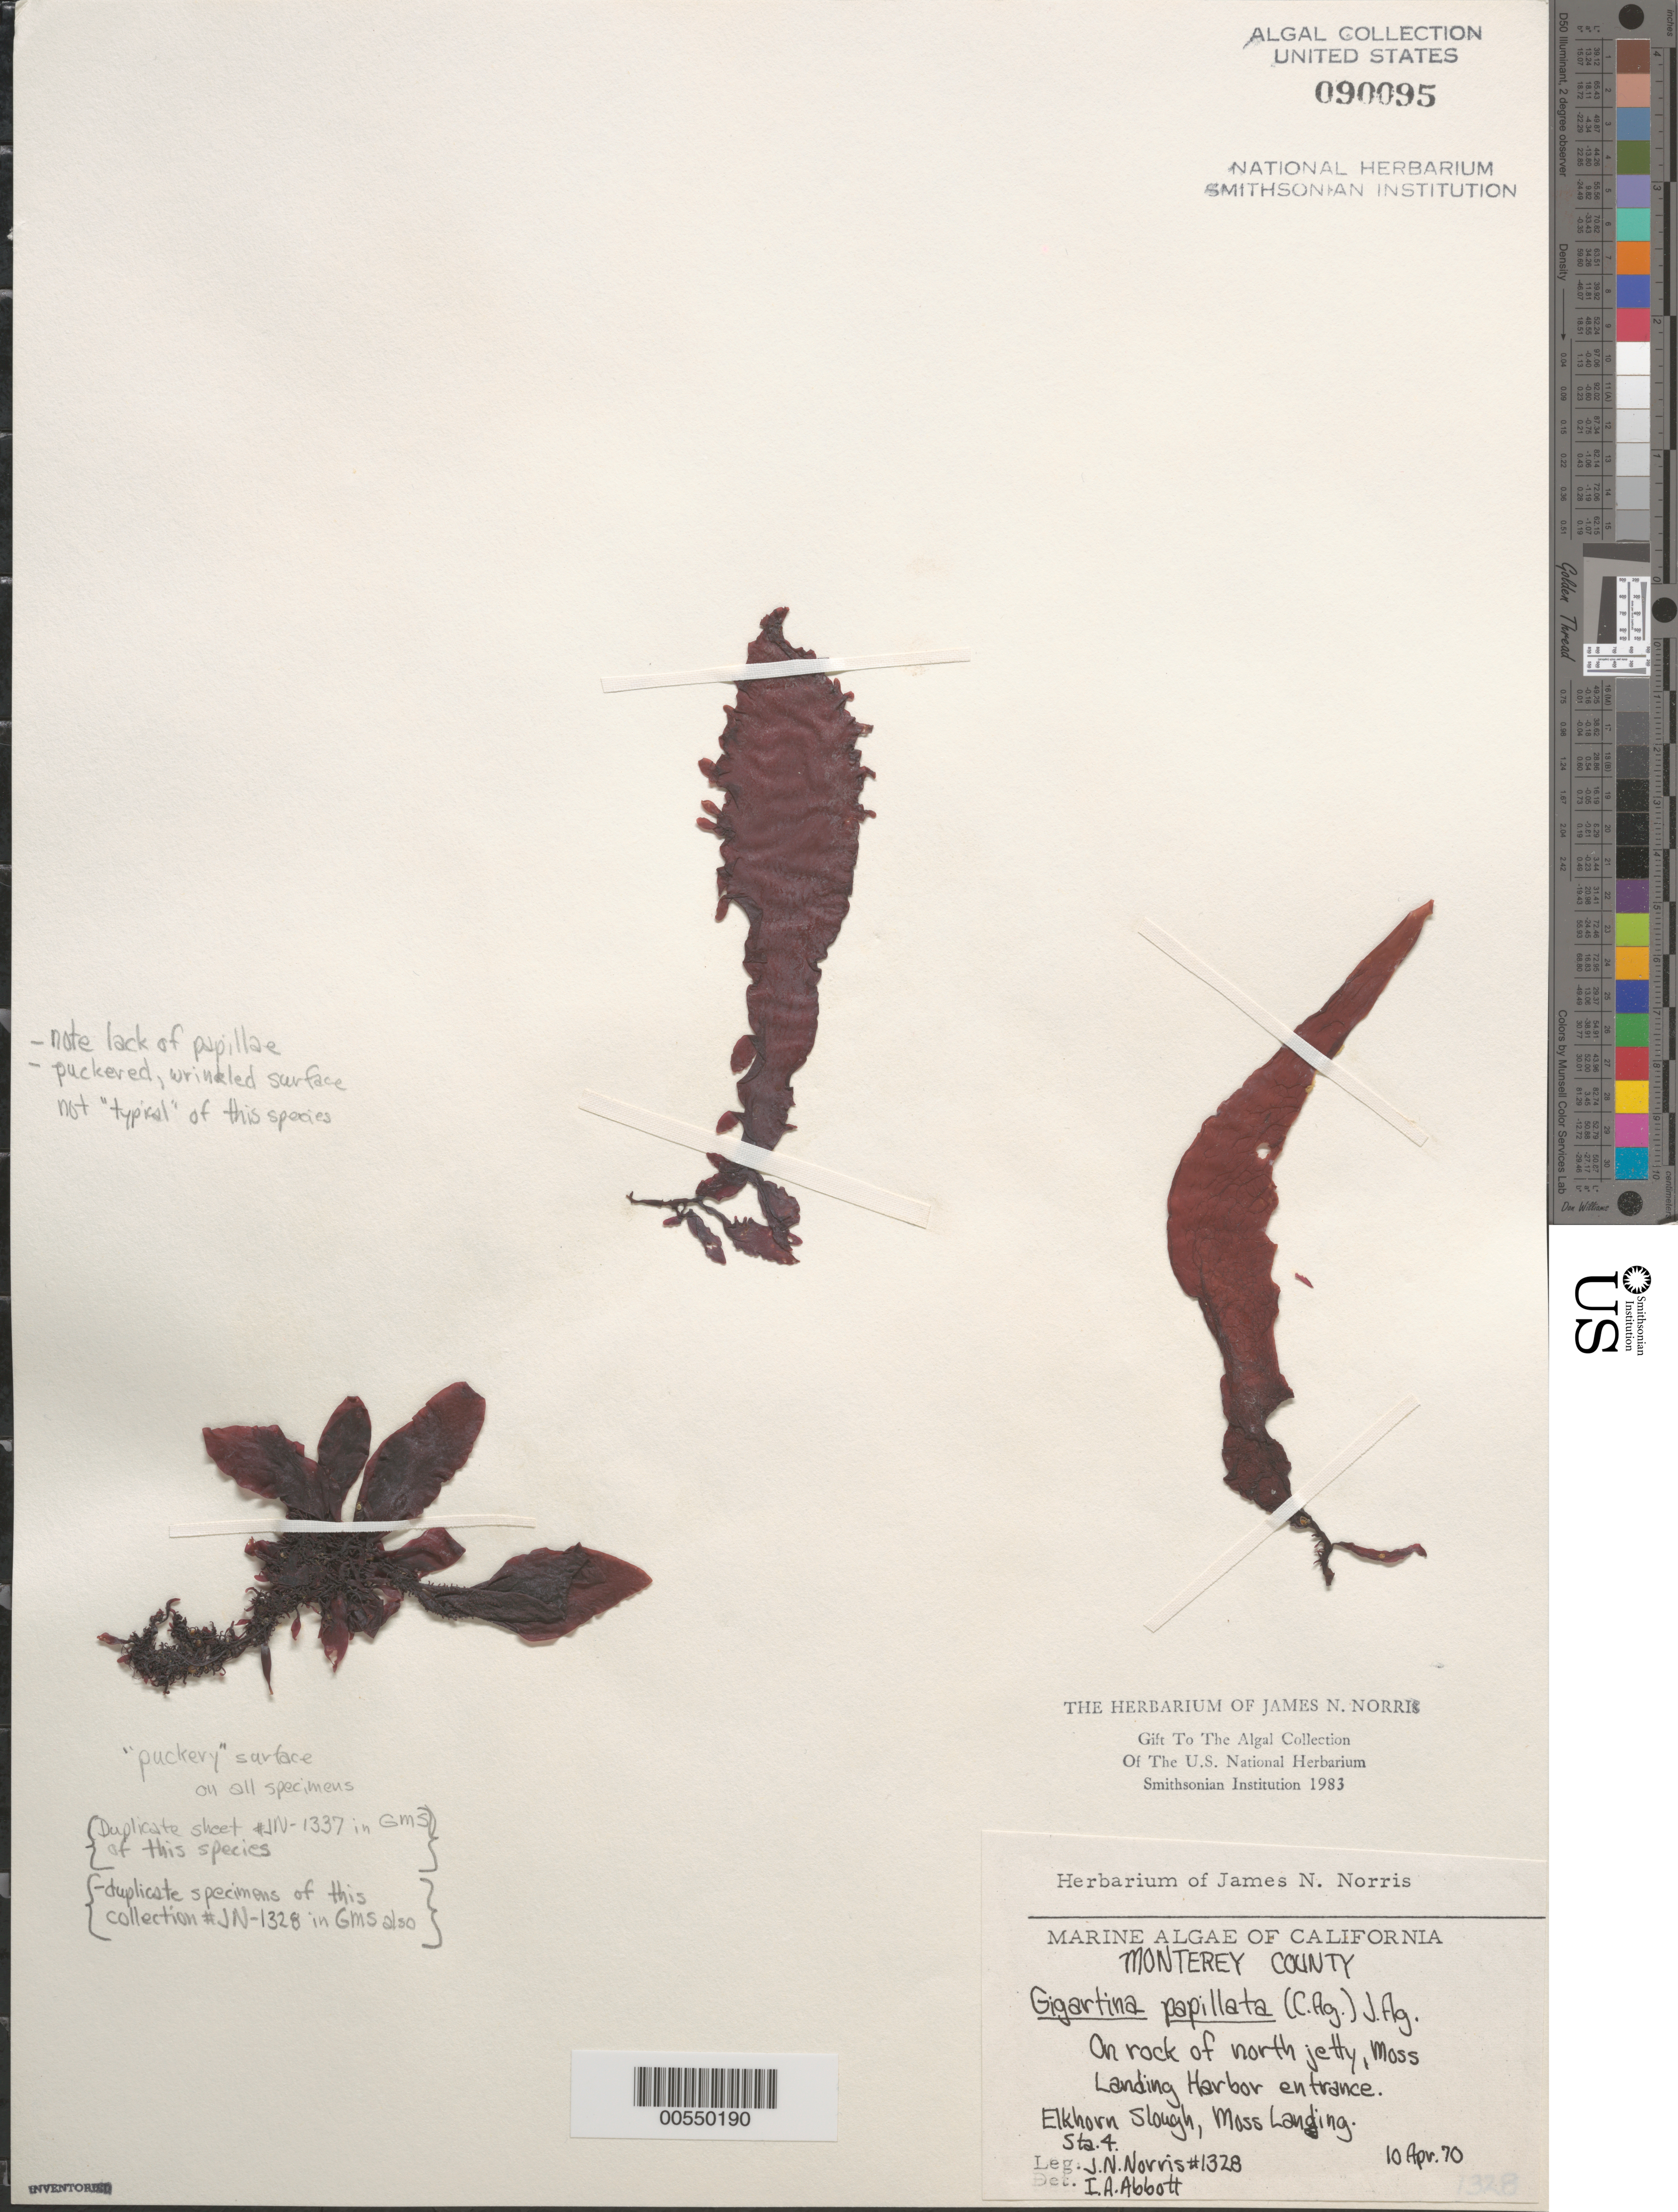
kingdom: Plantae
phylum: Rhodophyta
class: Florideophyceae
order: Gigartinales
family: Phyllophoraceae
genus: Mastocarpus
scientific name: Mastocarpus papillatus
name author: (C. Agardh) Kütz.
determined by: Algae name updating Project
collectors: J. N. Norris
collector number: JN-1328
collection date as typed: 10 Apr 1970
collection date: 1970-04-10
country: United States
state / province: California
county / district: Monterey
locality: Moss Landing Harbor, Elkhorn Slough, Moss Landing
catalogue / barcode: US 90095